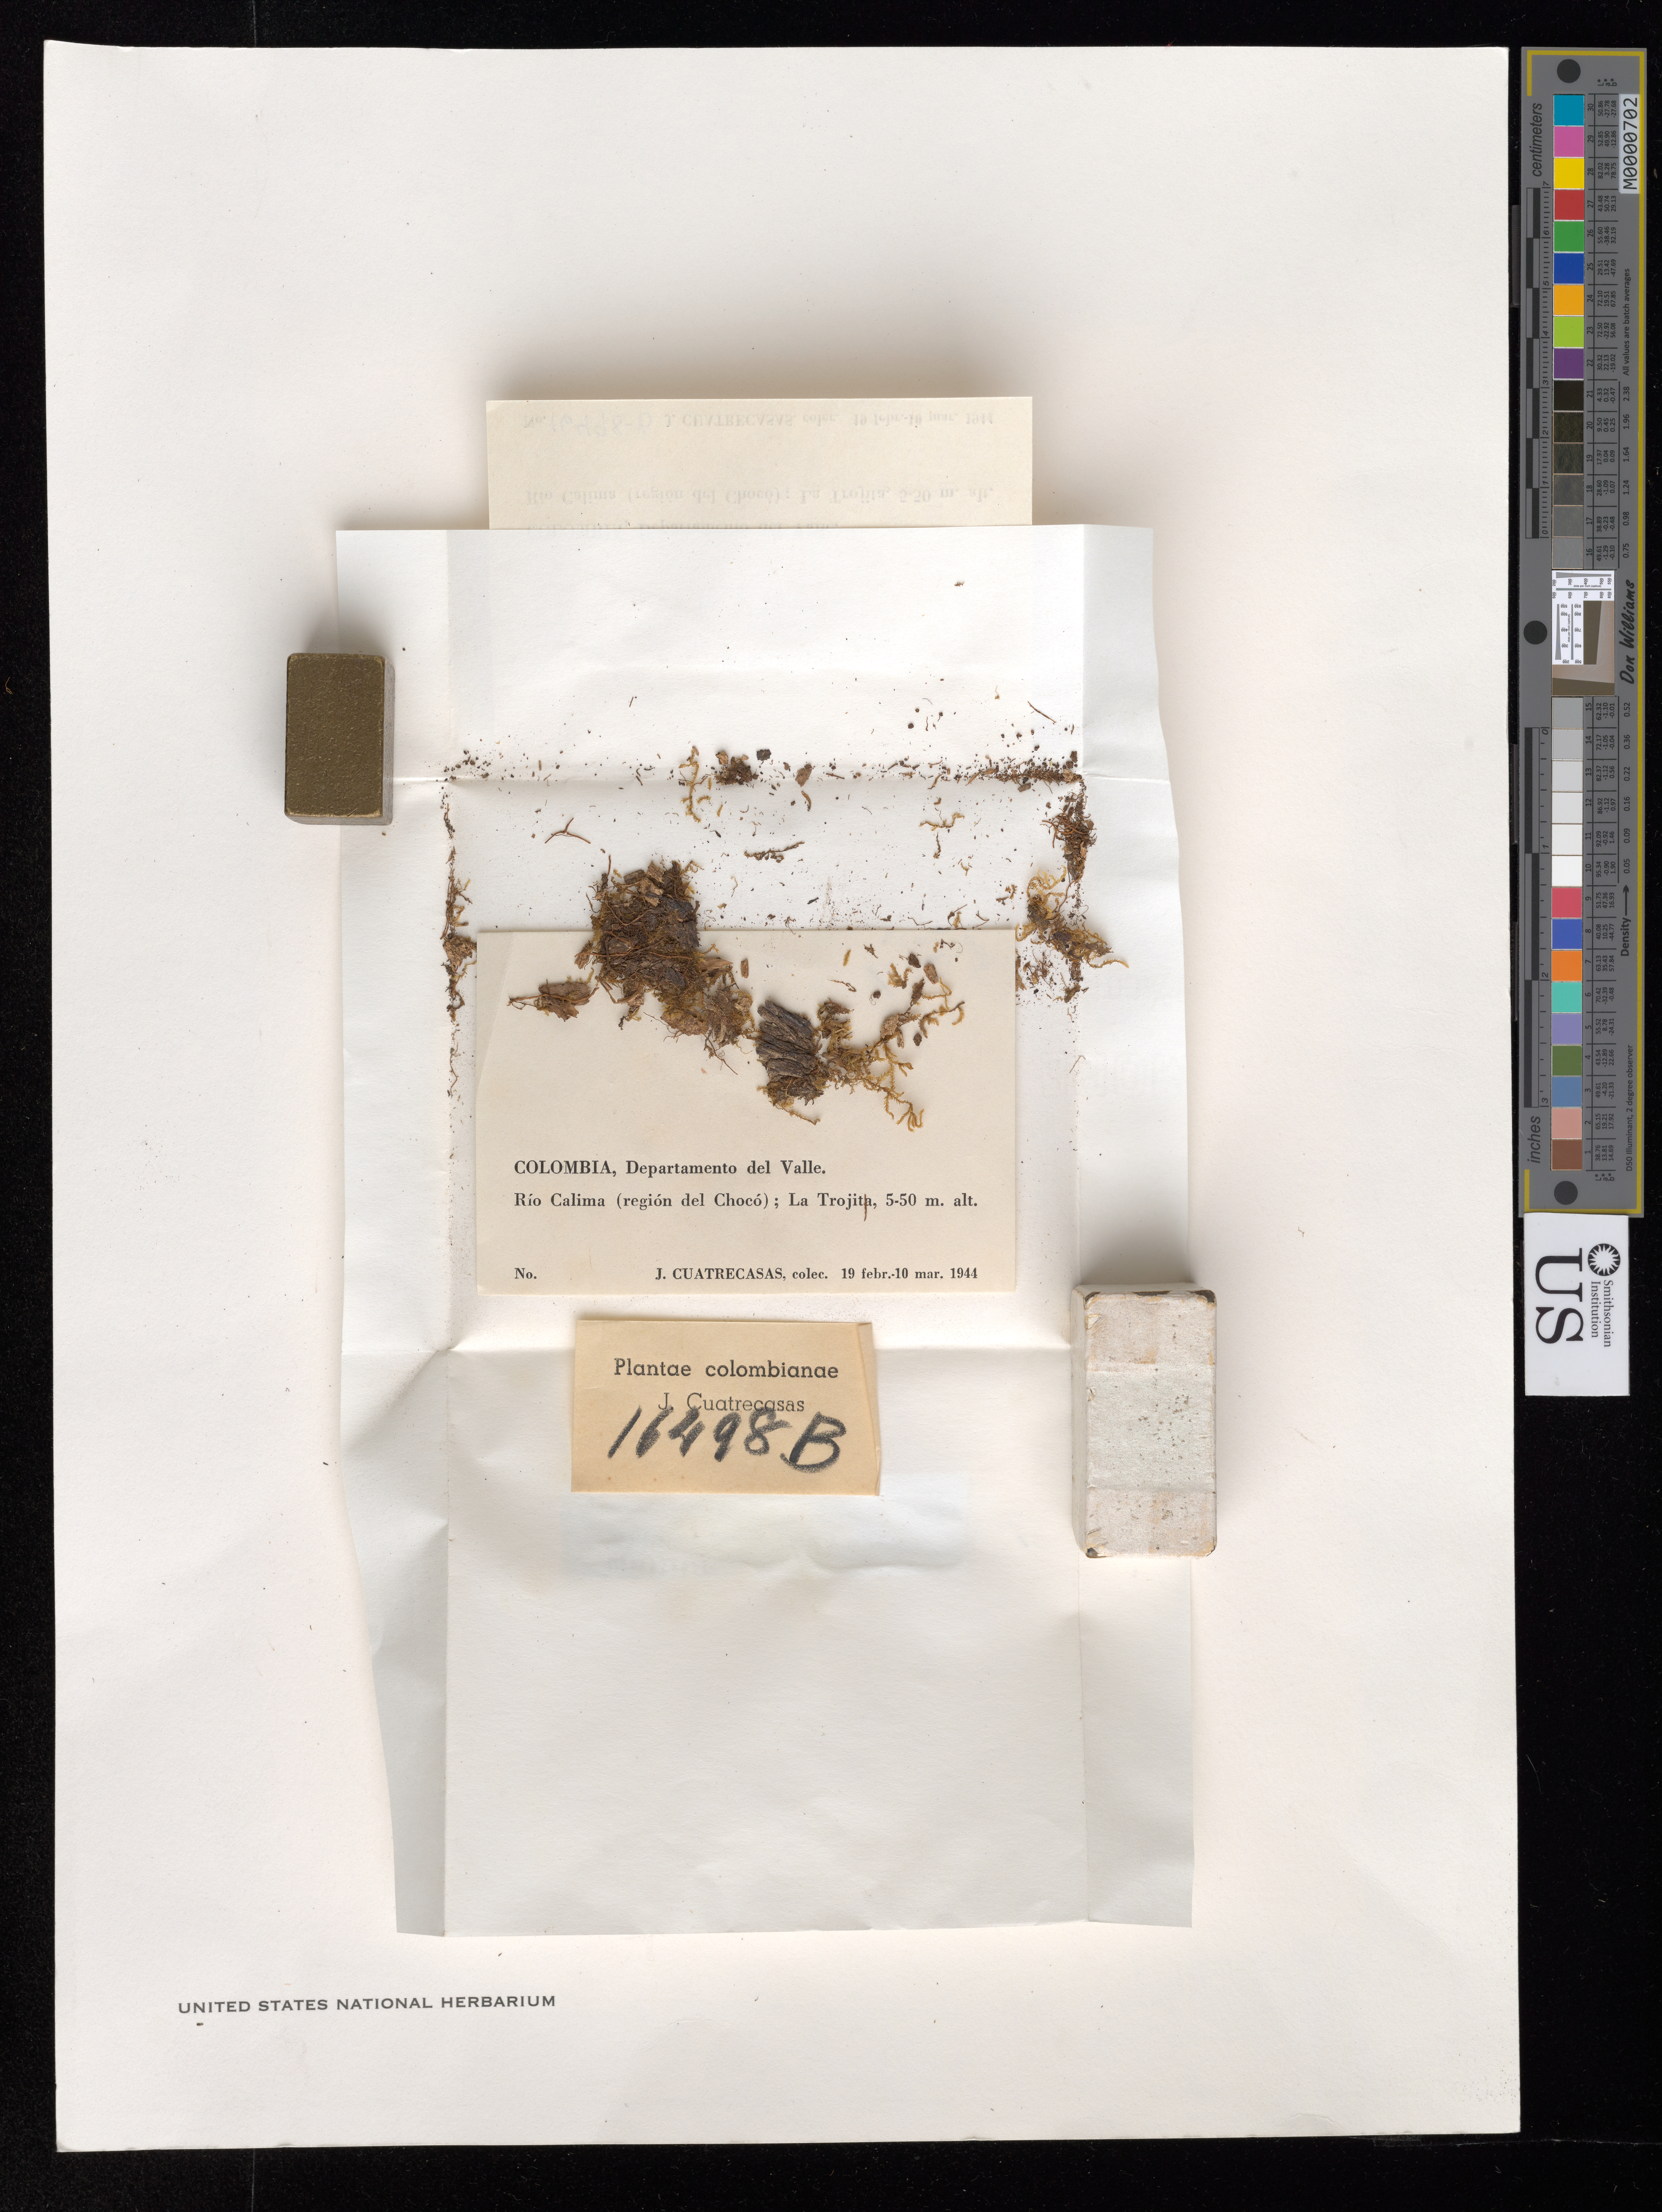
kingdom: Plantae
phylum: Bryophyta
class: Bryopsida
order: Hypnales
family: Pylaisiadelphaceae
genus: Taxithelium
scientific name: Taxithelium planum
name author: (Brid.) Mitt.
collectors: J. Cuatrecasas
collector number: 16498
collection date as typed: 10 Feb 1944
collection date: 1944-02-10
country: Colombia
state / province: Valle del Cauca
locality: Rio Calima, La Tojita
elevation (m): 5